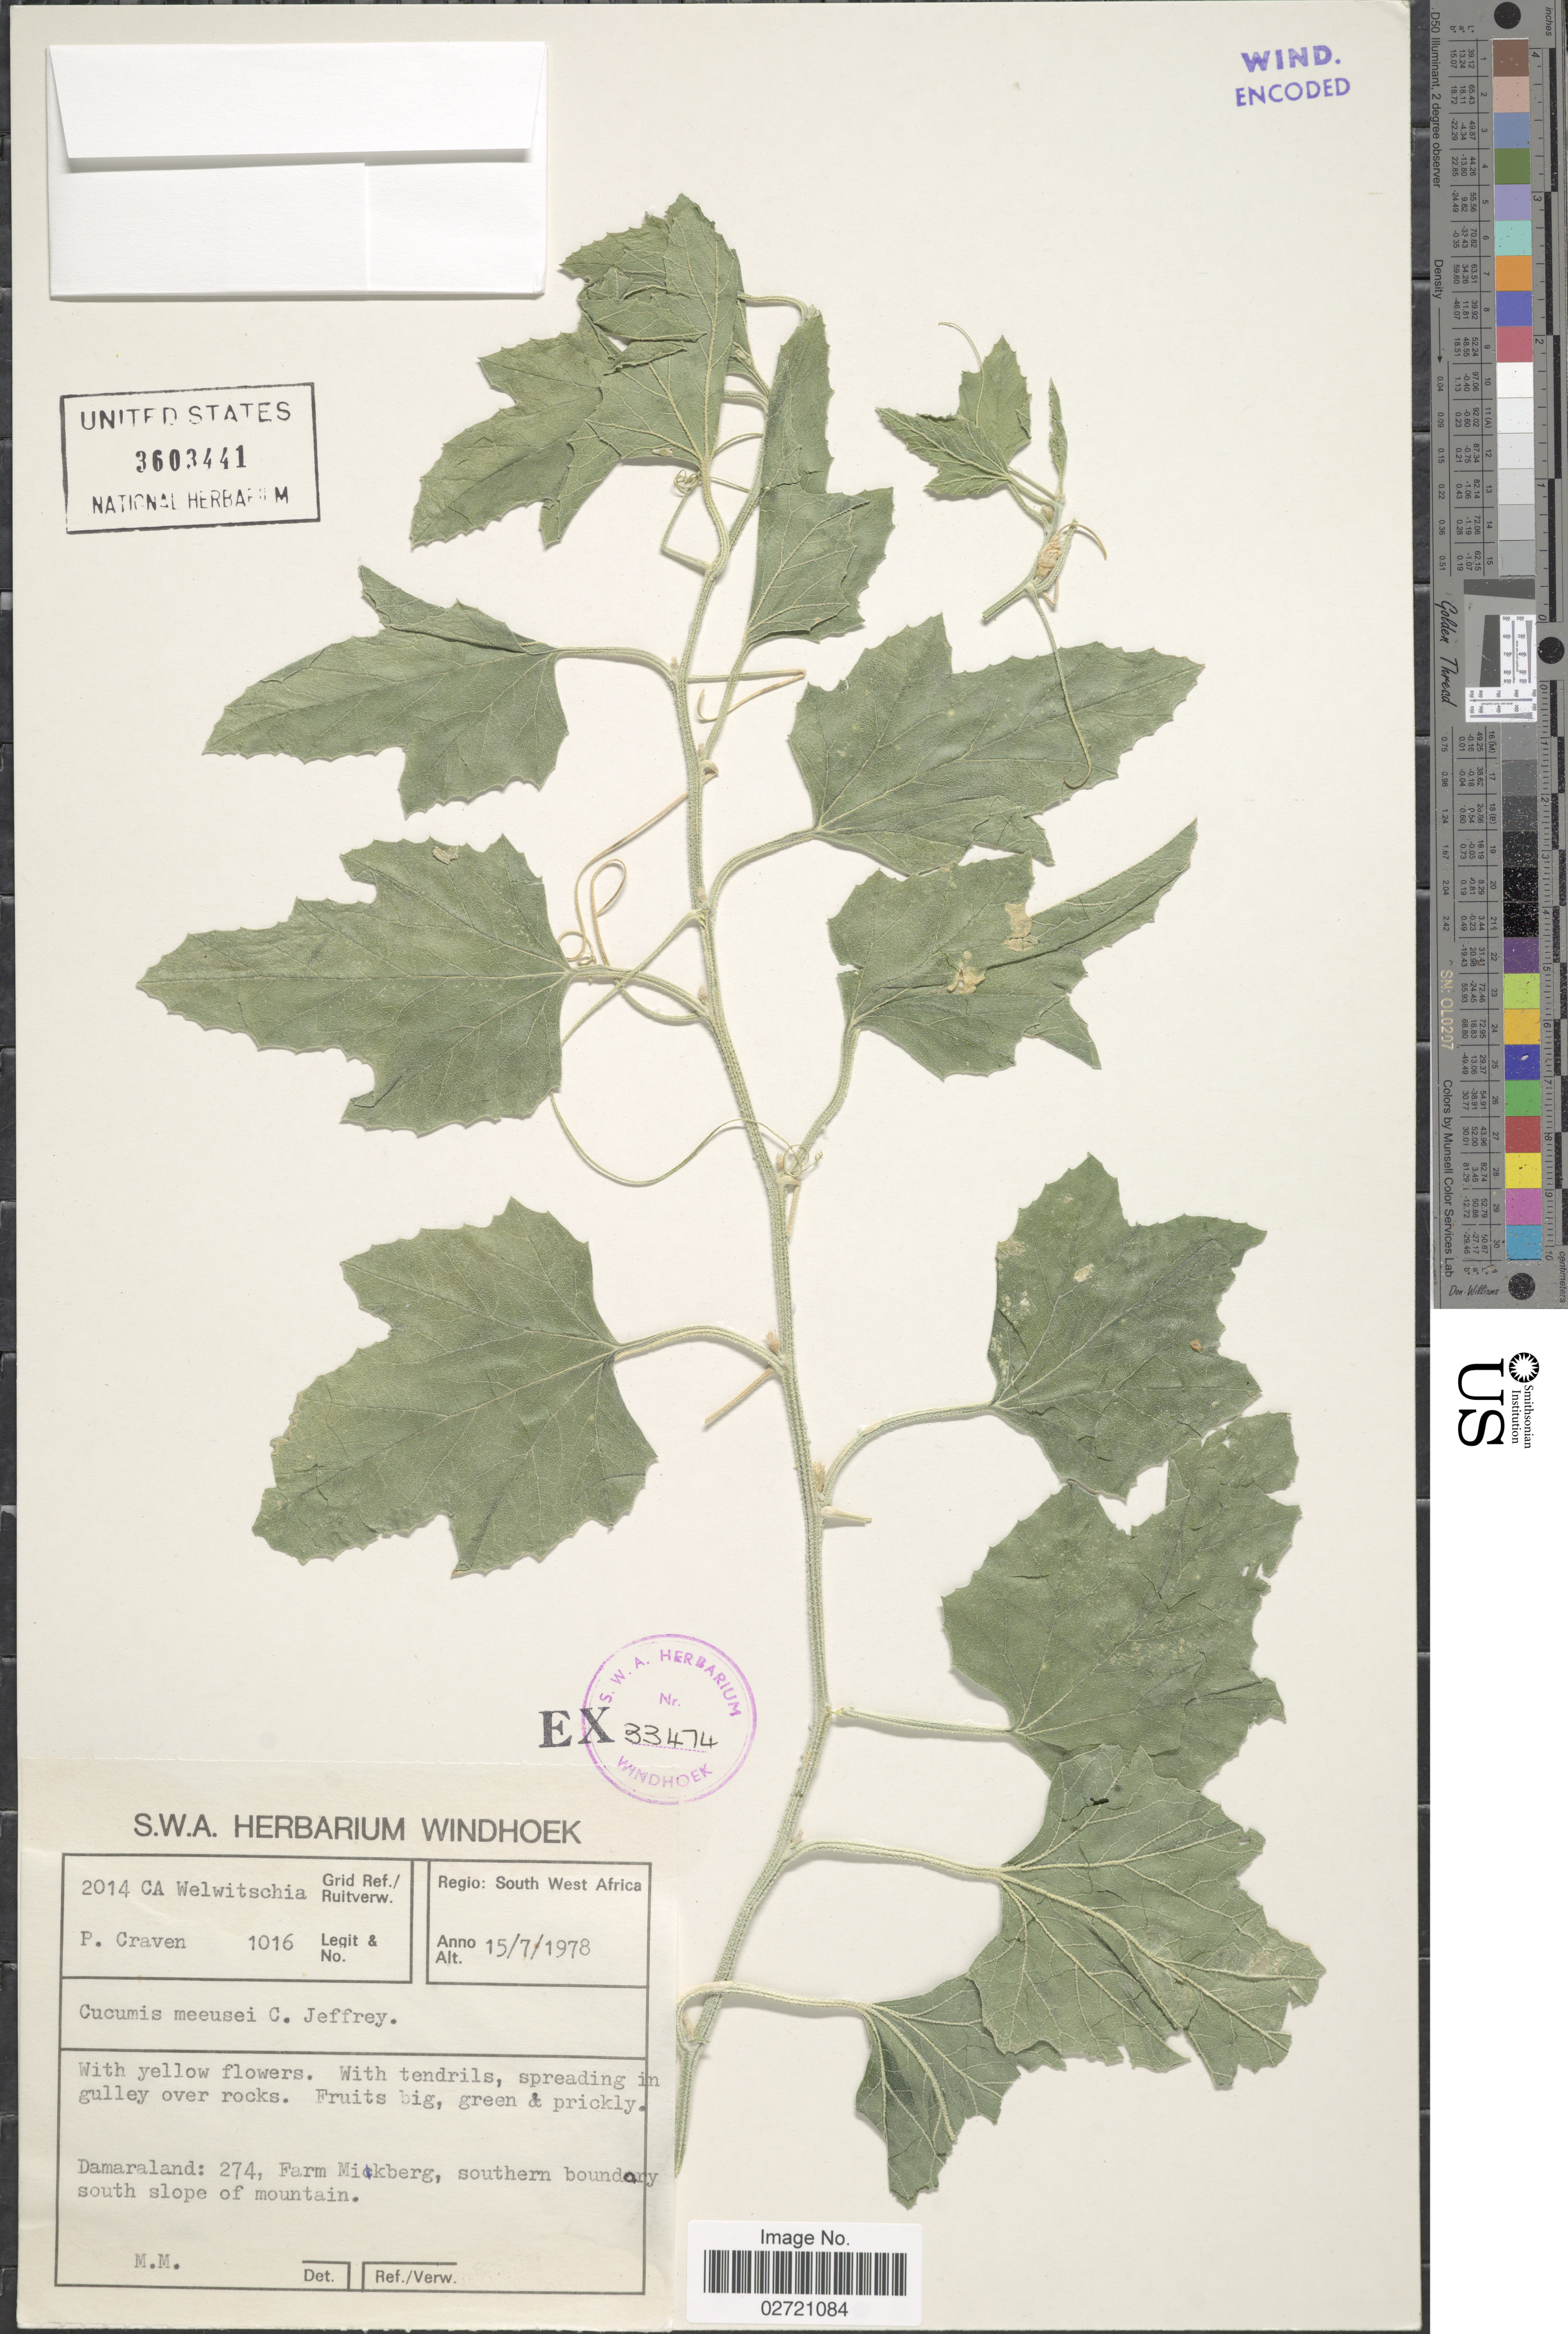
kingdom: Plantae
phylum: Tracheophyta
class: Magnoliopsida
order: Cucurbitales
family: Cucurbitaceae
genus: Cucumis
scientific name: Cucumis meeusei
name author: C. Jeffrey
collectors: P. Craven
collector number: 1016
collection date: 1978-07-15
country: Namibia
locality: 2014 CA Welwitschia Grid Ref/Ruitverw. Regio South West Africa. Damaraland 274, Farm Mickberg southern boundary south slope of mountain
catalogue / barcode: US 3603441